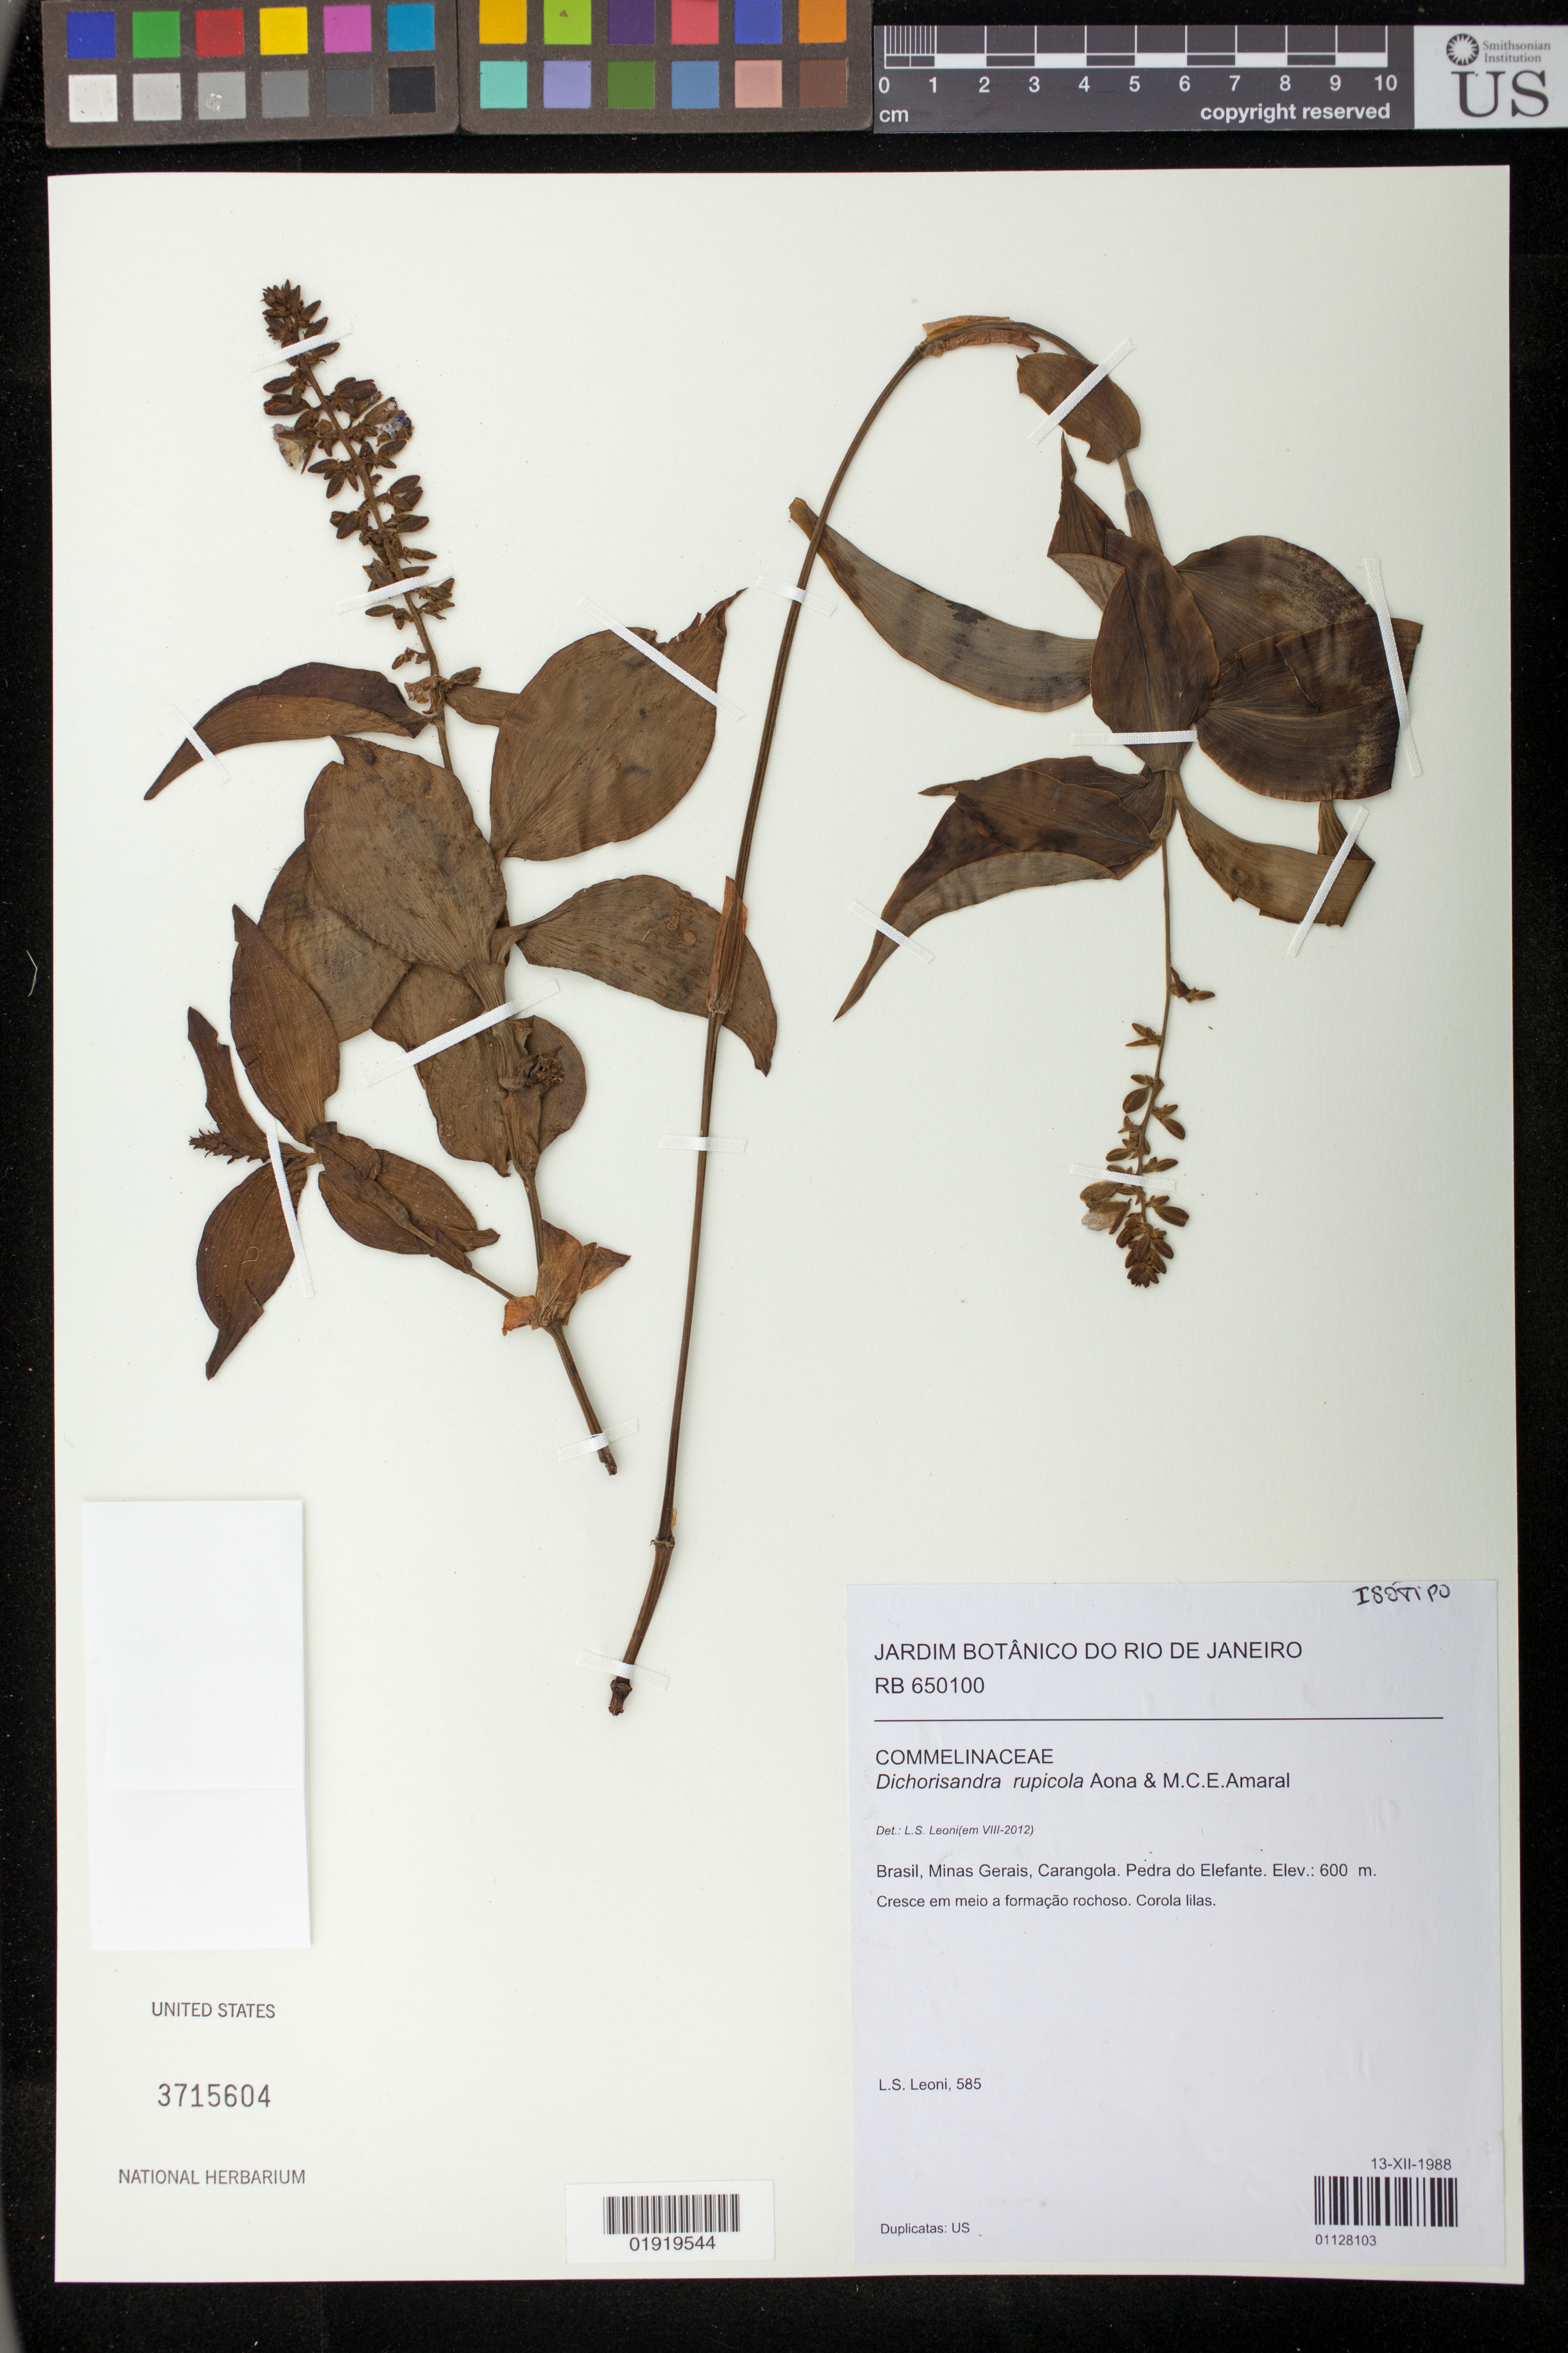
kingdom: Plantae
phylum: Tracheophyta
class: Liliopsida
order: Commelinales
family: Commelinaceae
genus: Dichorisandra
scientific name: Dichorisandra rupicola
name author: Aona & M.C.E. Amaral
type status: Isotype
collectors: L. S. Leoni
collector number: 585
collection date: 1988-12-13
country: Brazil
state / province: Minas Gerais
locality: Minas Gerais, Carangola, Pedra do Elefante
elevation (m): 600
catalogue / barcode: US 3715604